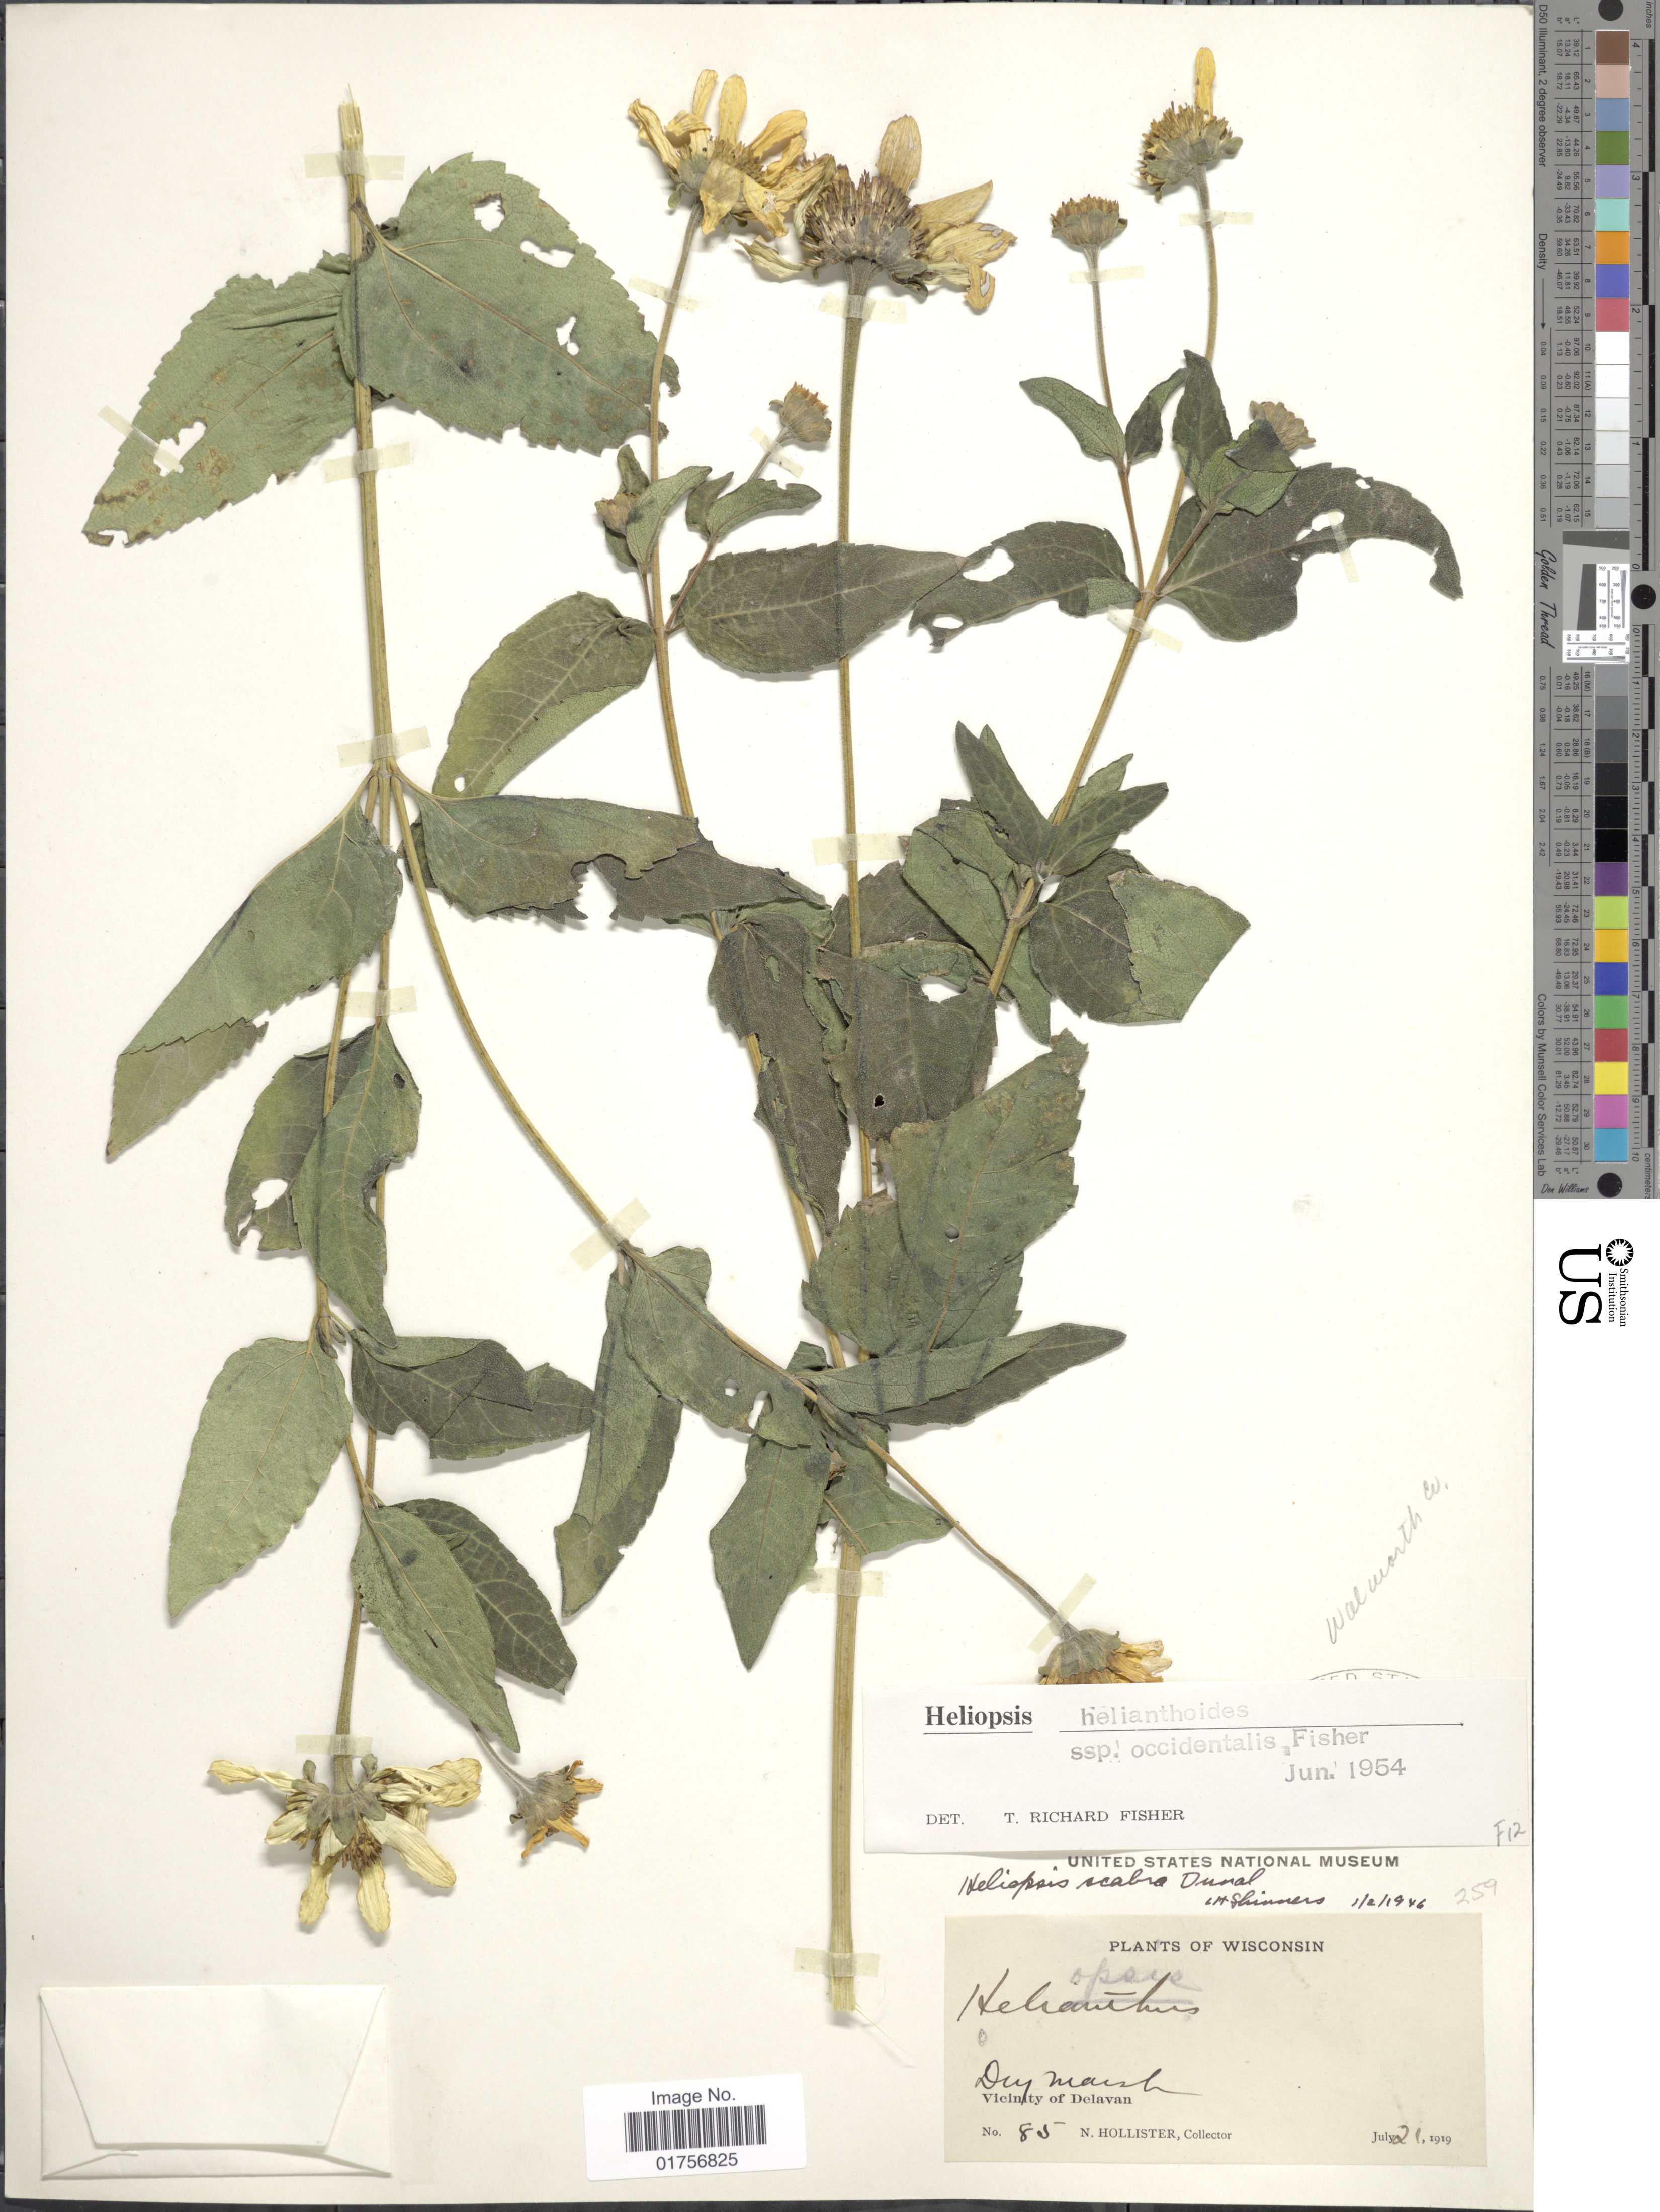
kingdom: Plantae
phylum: Tracheophyta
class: Magnoliopsida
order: Asterales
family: Asteraceae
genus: Heliopsis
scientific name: Heliopsis helianthoides subsp. occidentalis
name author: T.R. Fisher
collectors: N. Hollister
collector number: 85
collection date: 1919-07-21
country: United States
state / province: Wisconsin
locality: Vicinity of Delavan